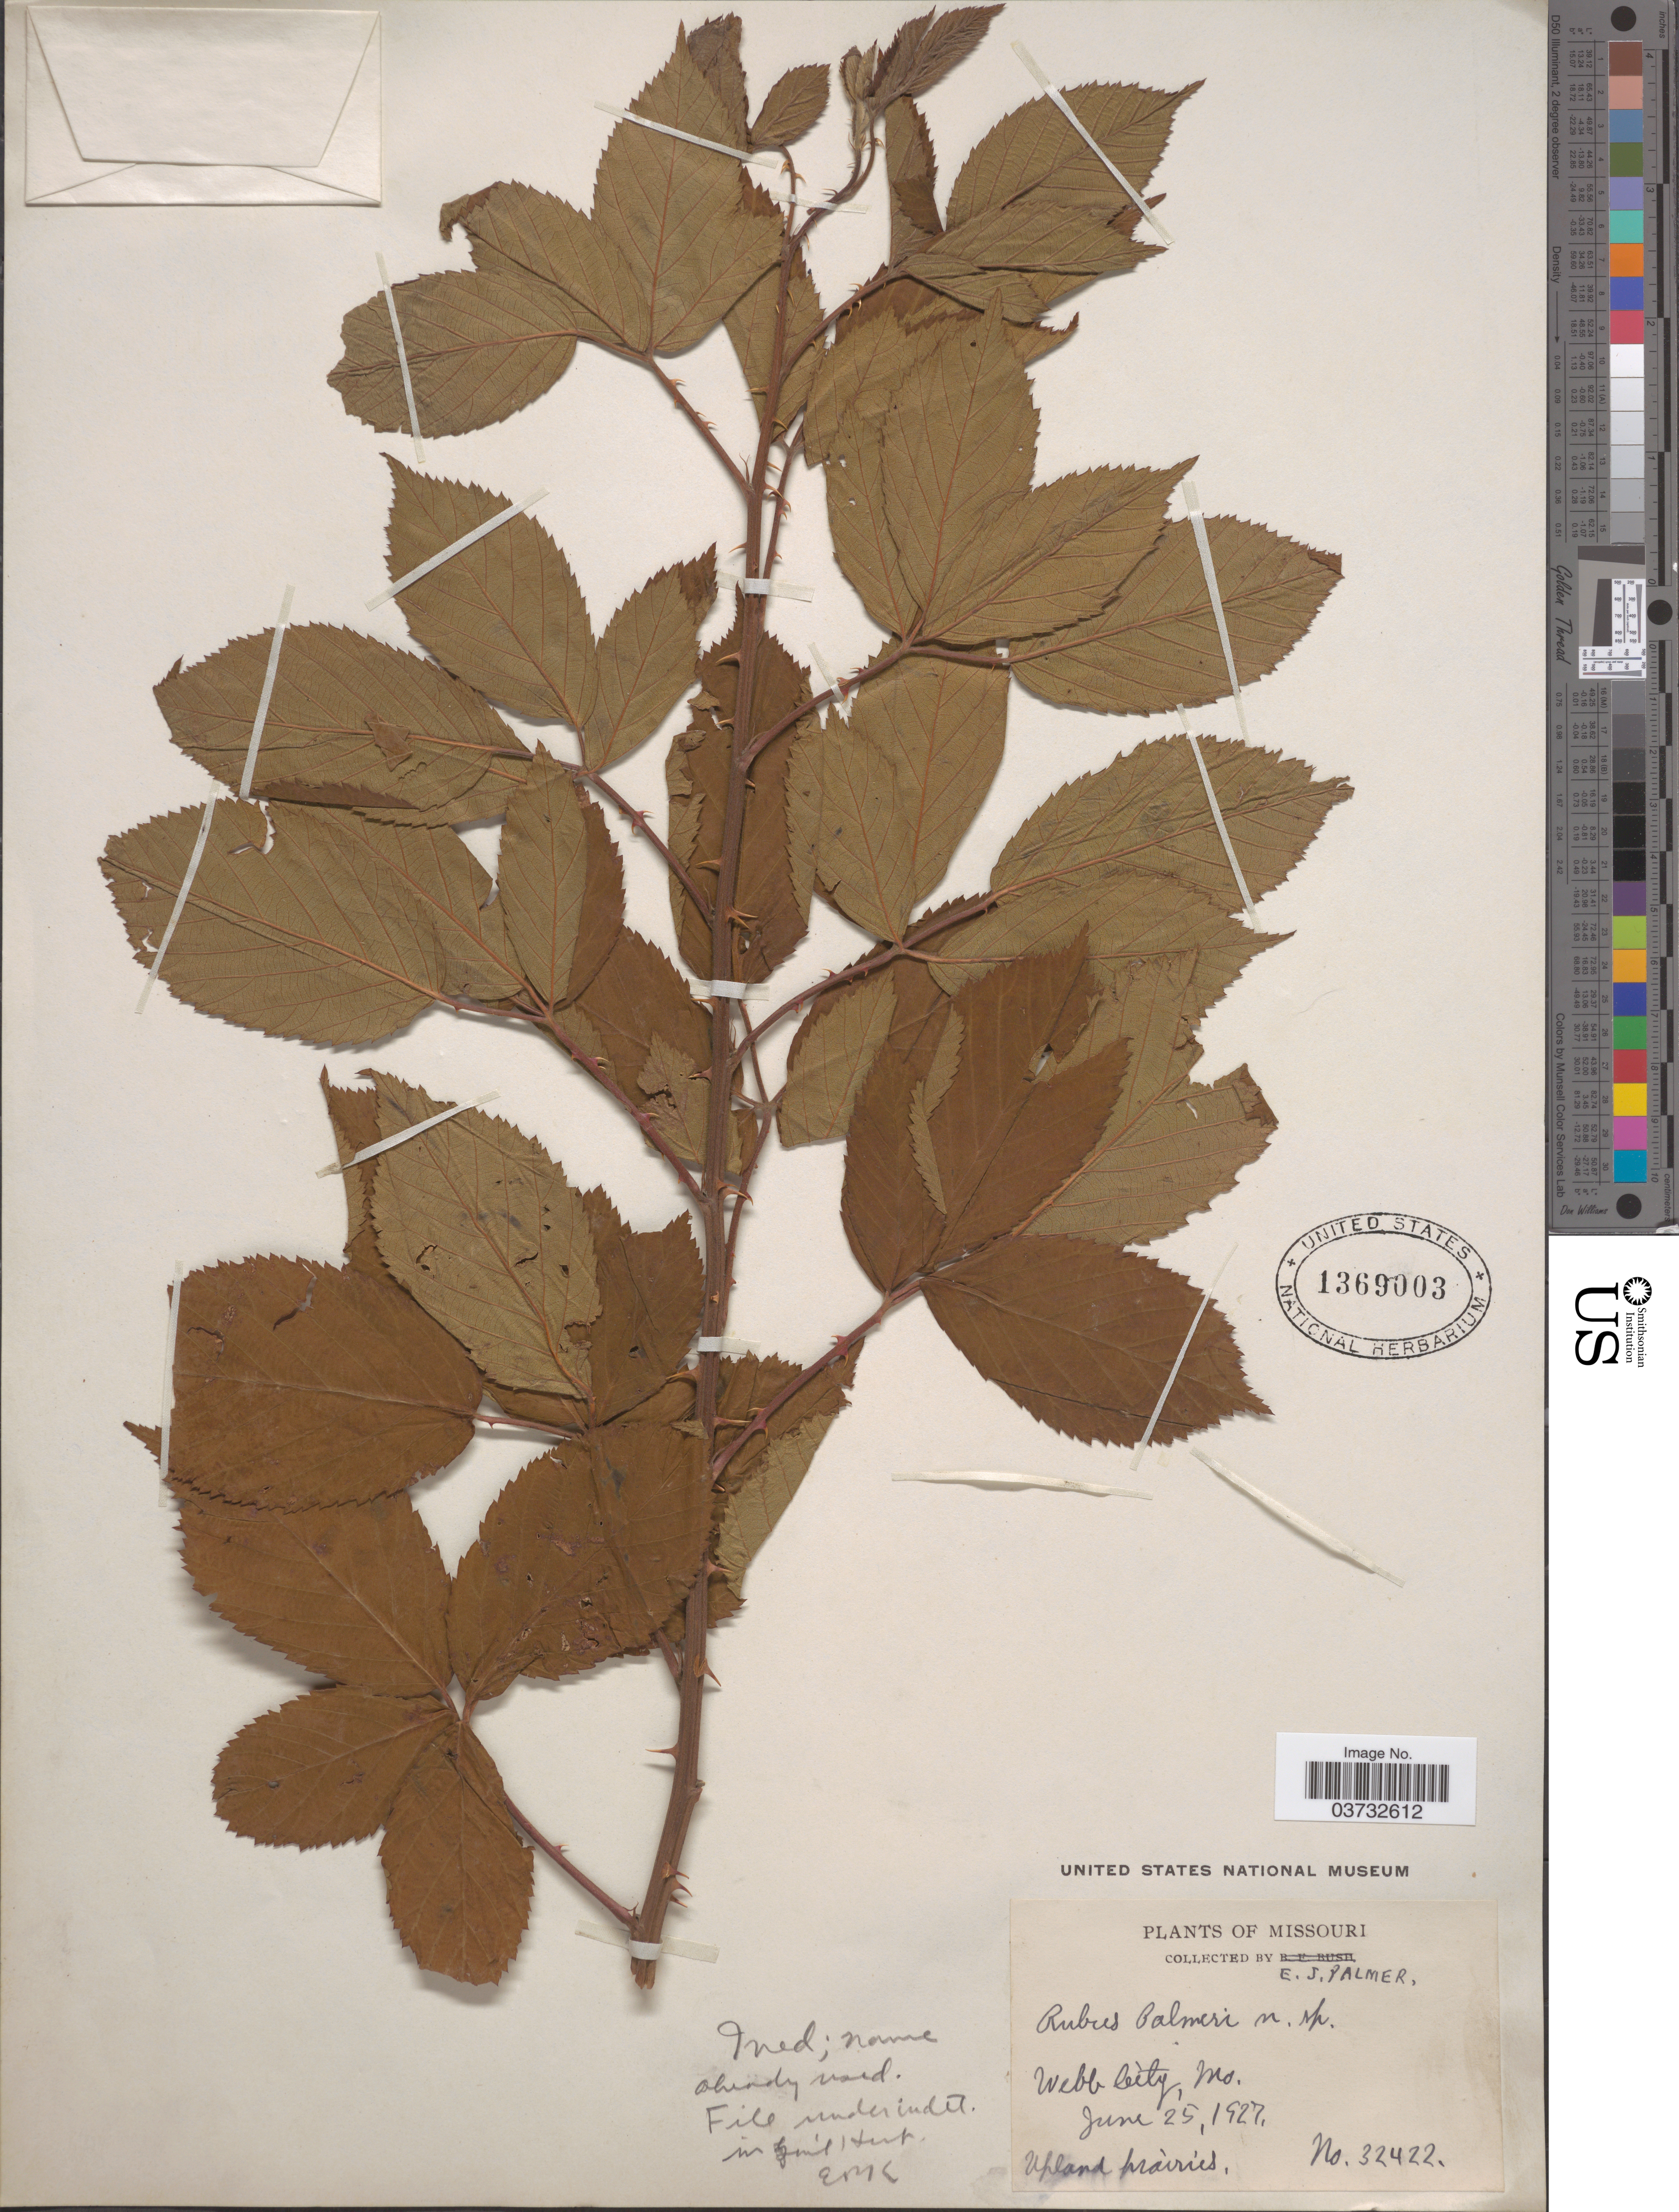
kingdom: Plantae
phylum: Tracheophyta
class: Magnoliopsida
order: Rosales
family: Rosaceae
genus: Rubus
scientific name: Rubus sp.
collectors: E. J. Palmer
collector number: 32422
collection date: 1927-06-25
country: United States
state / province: Missouri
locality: Webb City.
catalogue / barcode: US 1369003